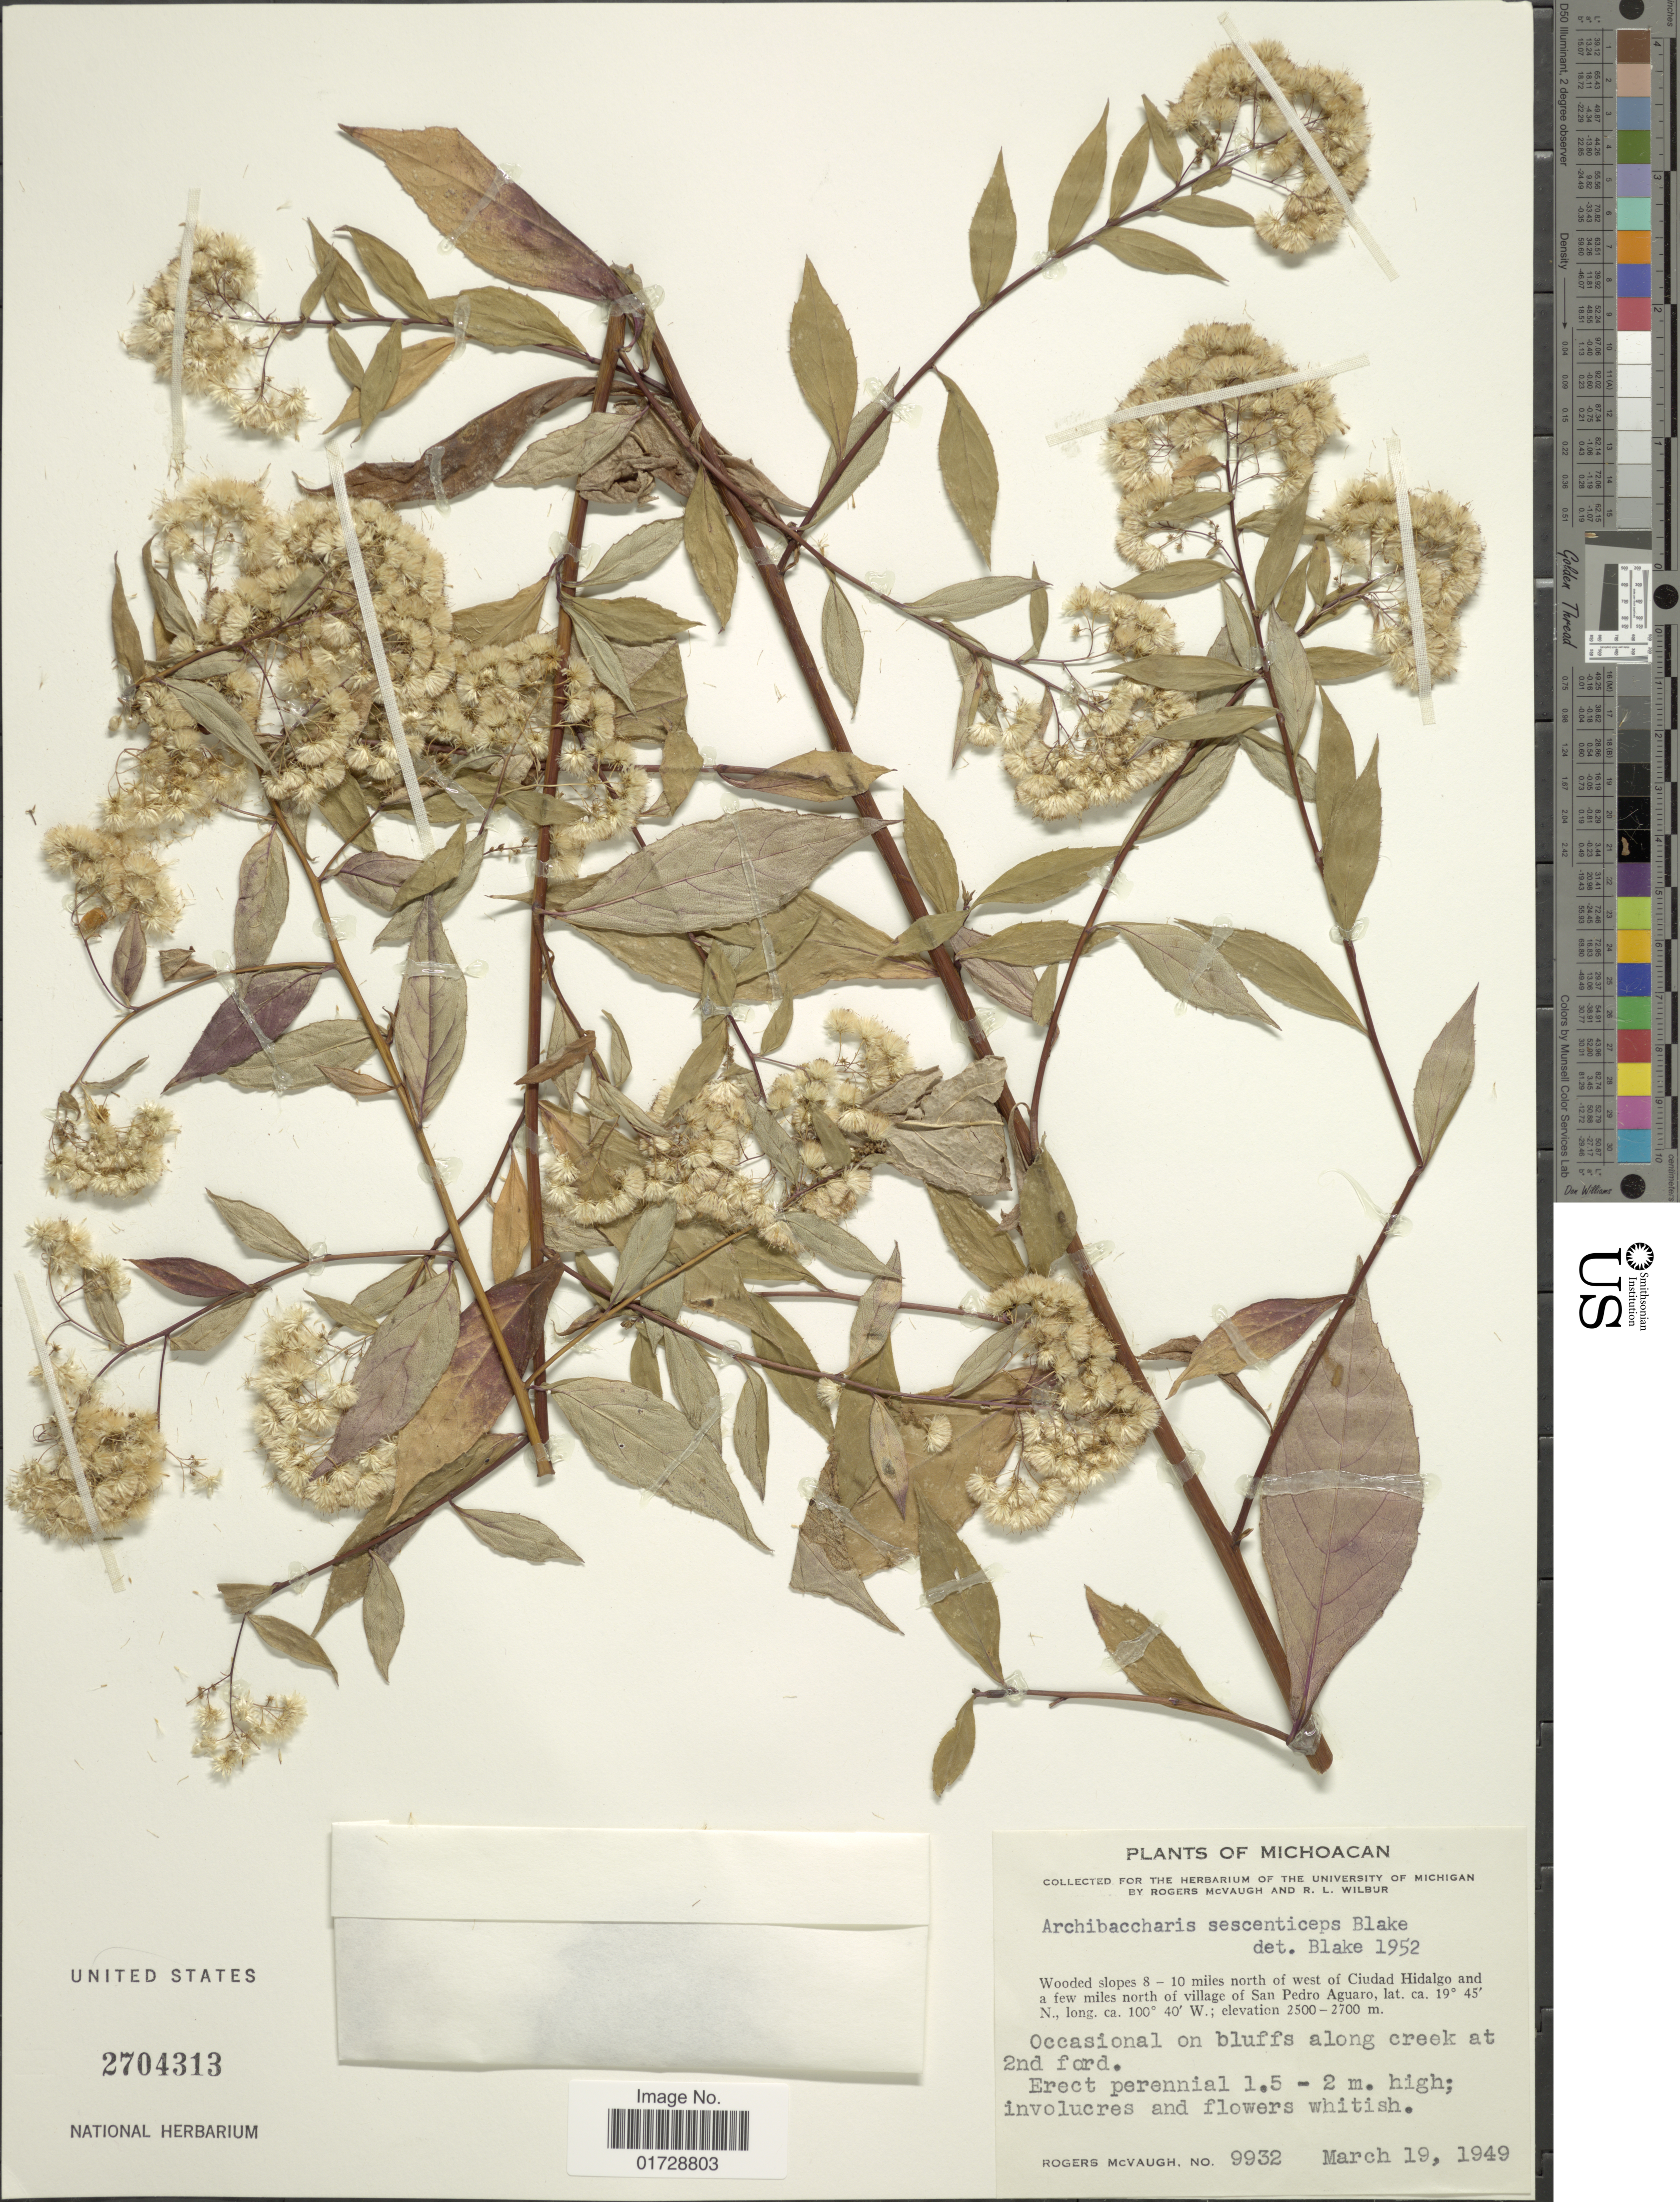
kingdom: Plantae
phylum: Tracheophyta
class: Magnoliopsida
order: Asterales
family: Asteraceae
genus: Archibaccharis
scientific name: Archibaccharis sescenticeps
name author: (S.F. Blake) S.F. Blake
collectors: R. McVaugh & R. L. Wilbur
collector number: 9932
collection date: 1949-03-19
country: Mexico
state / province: Michoacán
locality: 8-10 miles north of west Ciudad Hidalgo and a few miles north of village of San Pedro Aguaro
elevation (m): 2500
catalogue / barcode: US 2704313